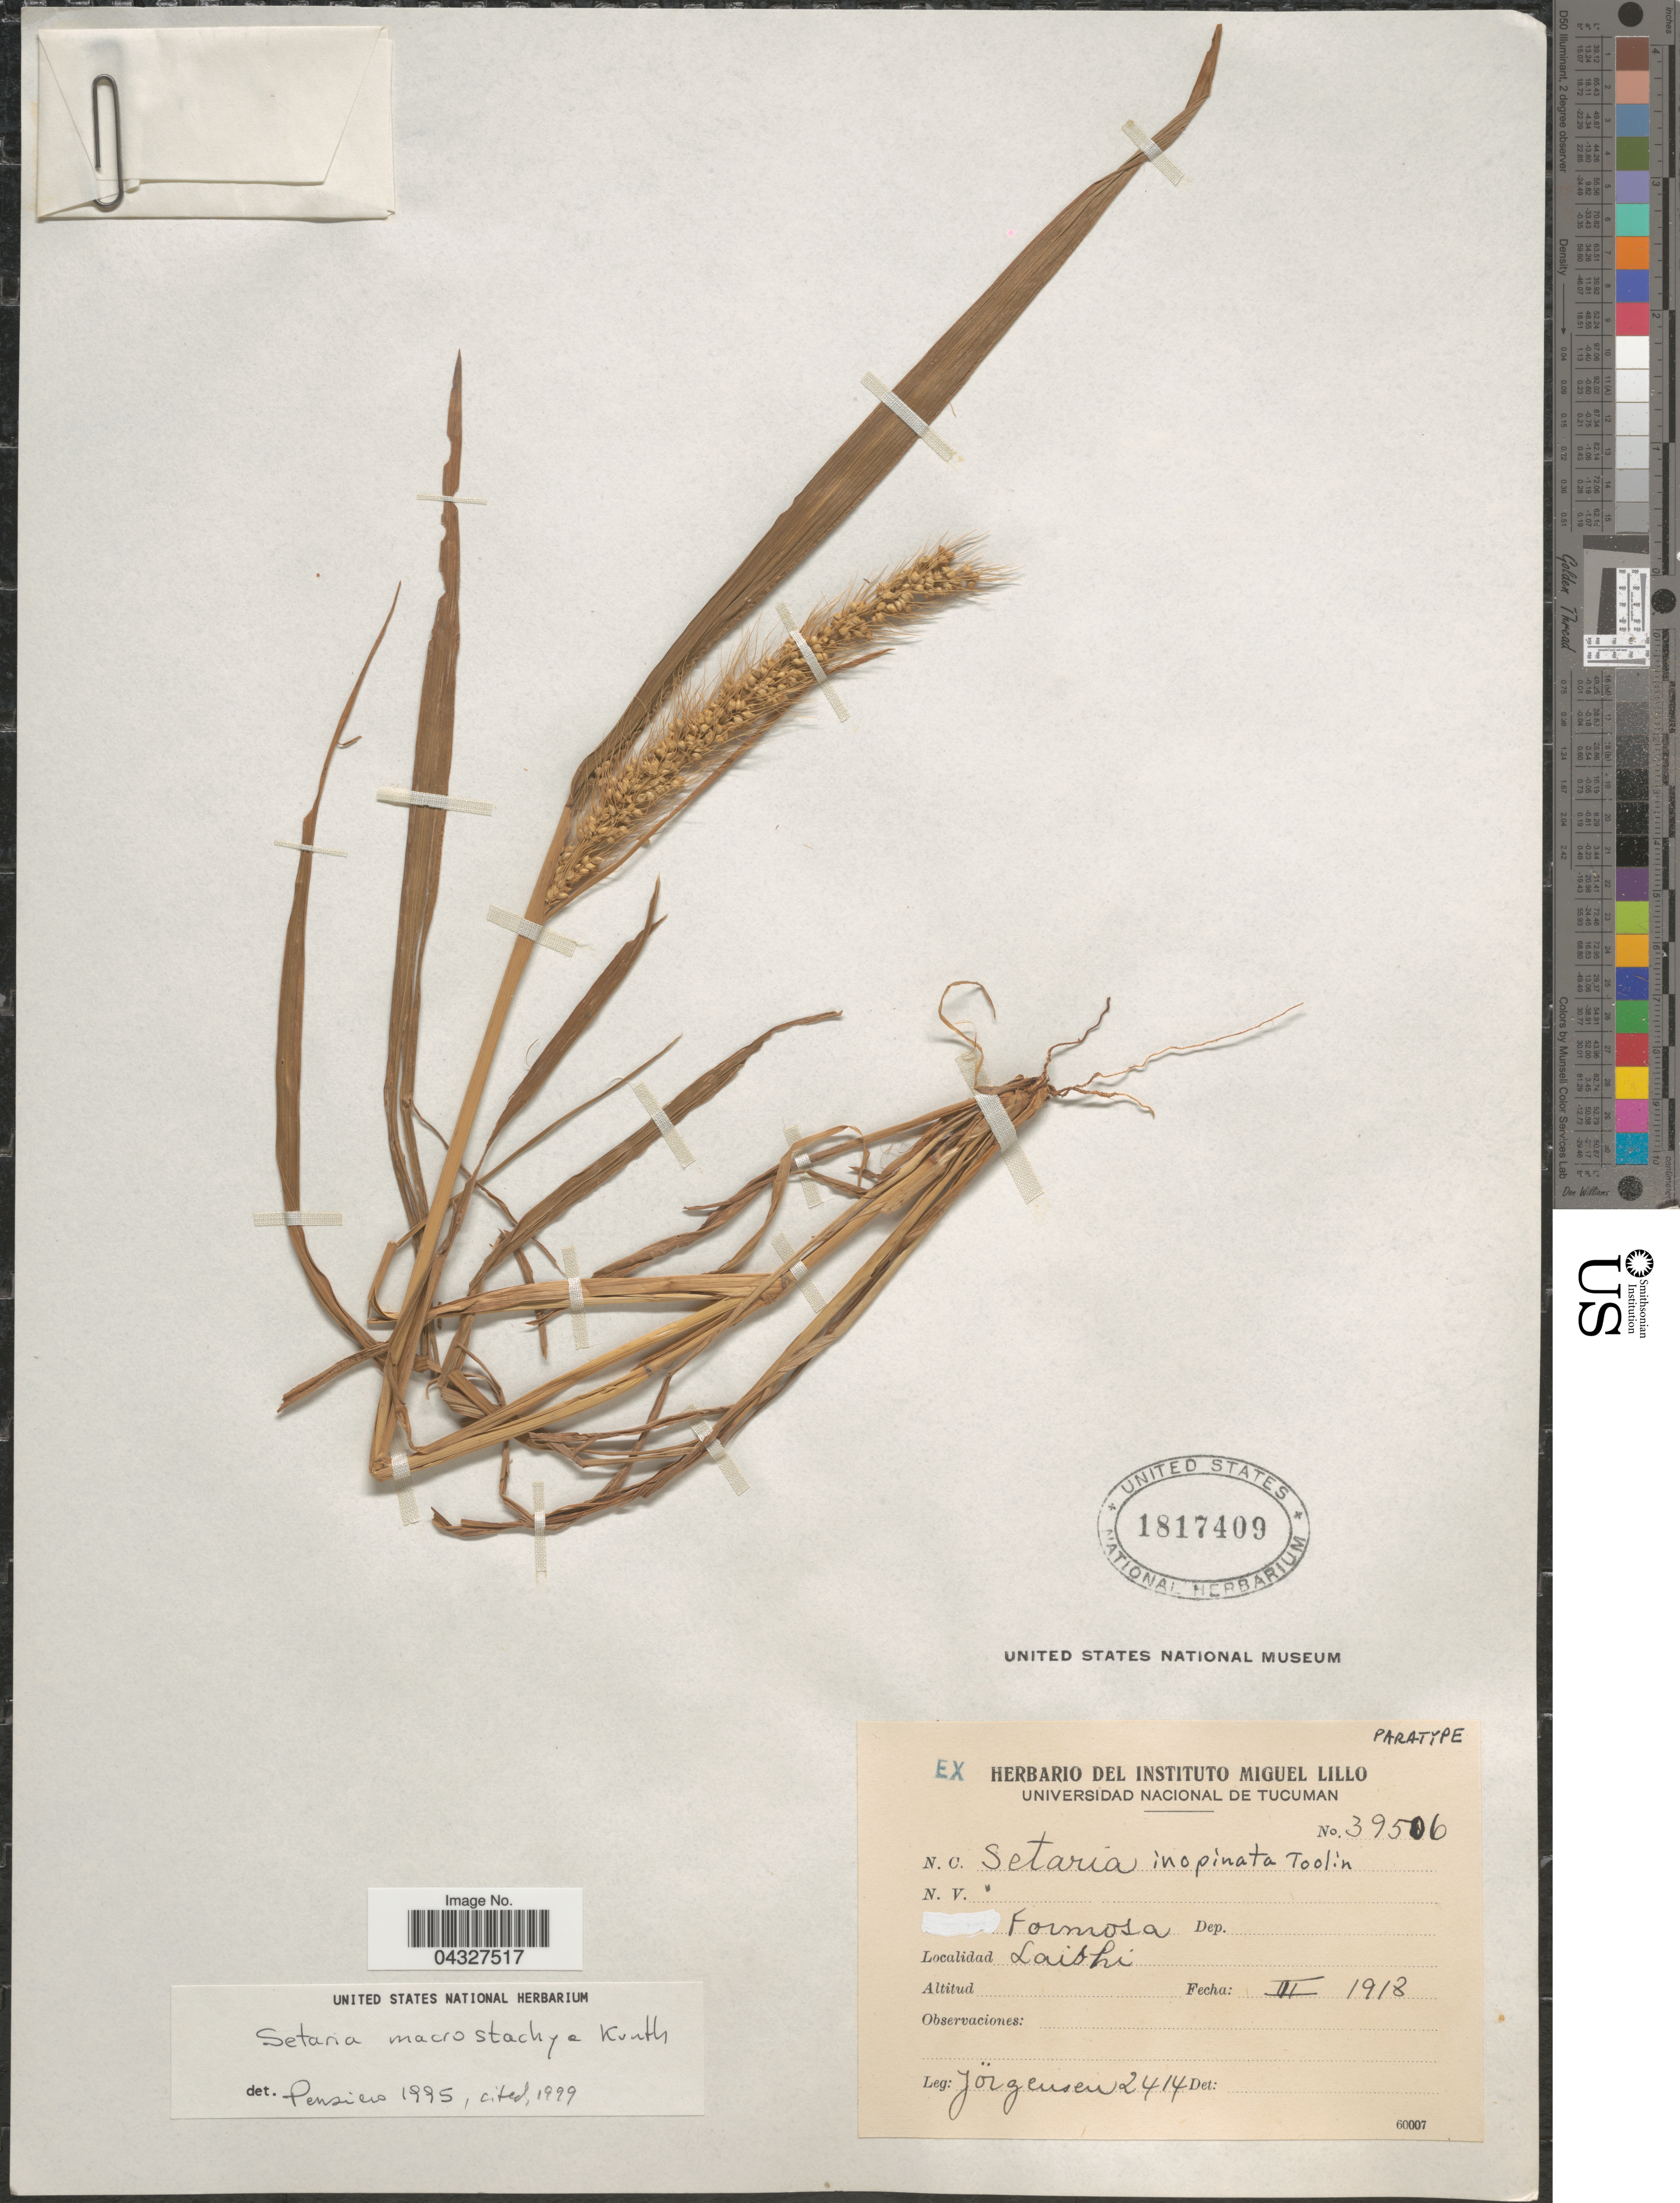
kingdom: Plantae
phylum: Tracheophyta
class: Liliopsida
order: Poales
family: Poaceae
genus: Setaria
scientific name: Setaria macrostachya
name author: Kunth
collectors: Jorgensen, --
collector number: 2414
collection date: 1918-03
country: Argentina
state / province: Formosa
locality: Laishi.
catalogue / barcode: US 1817409